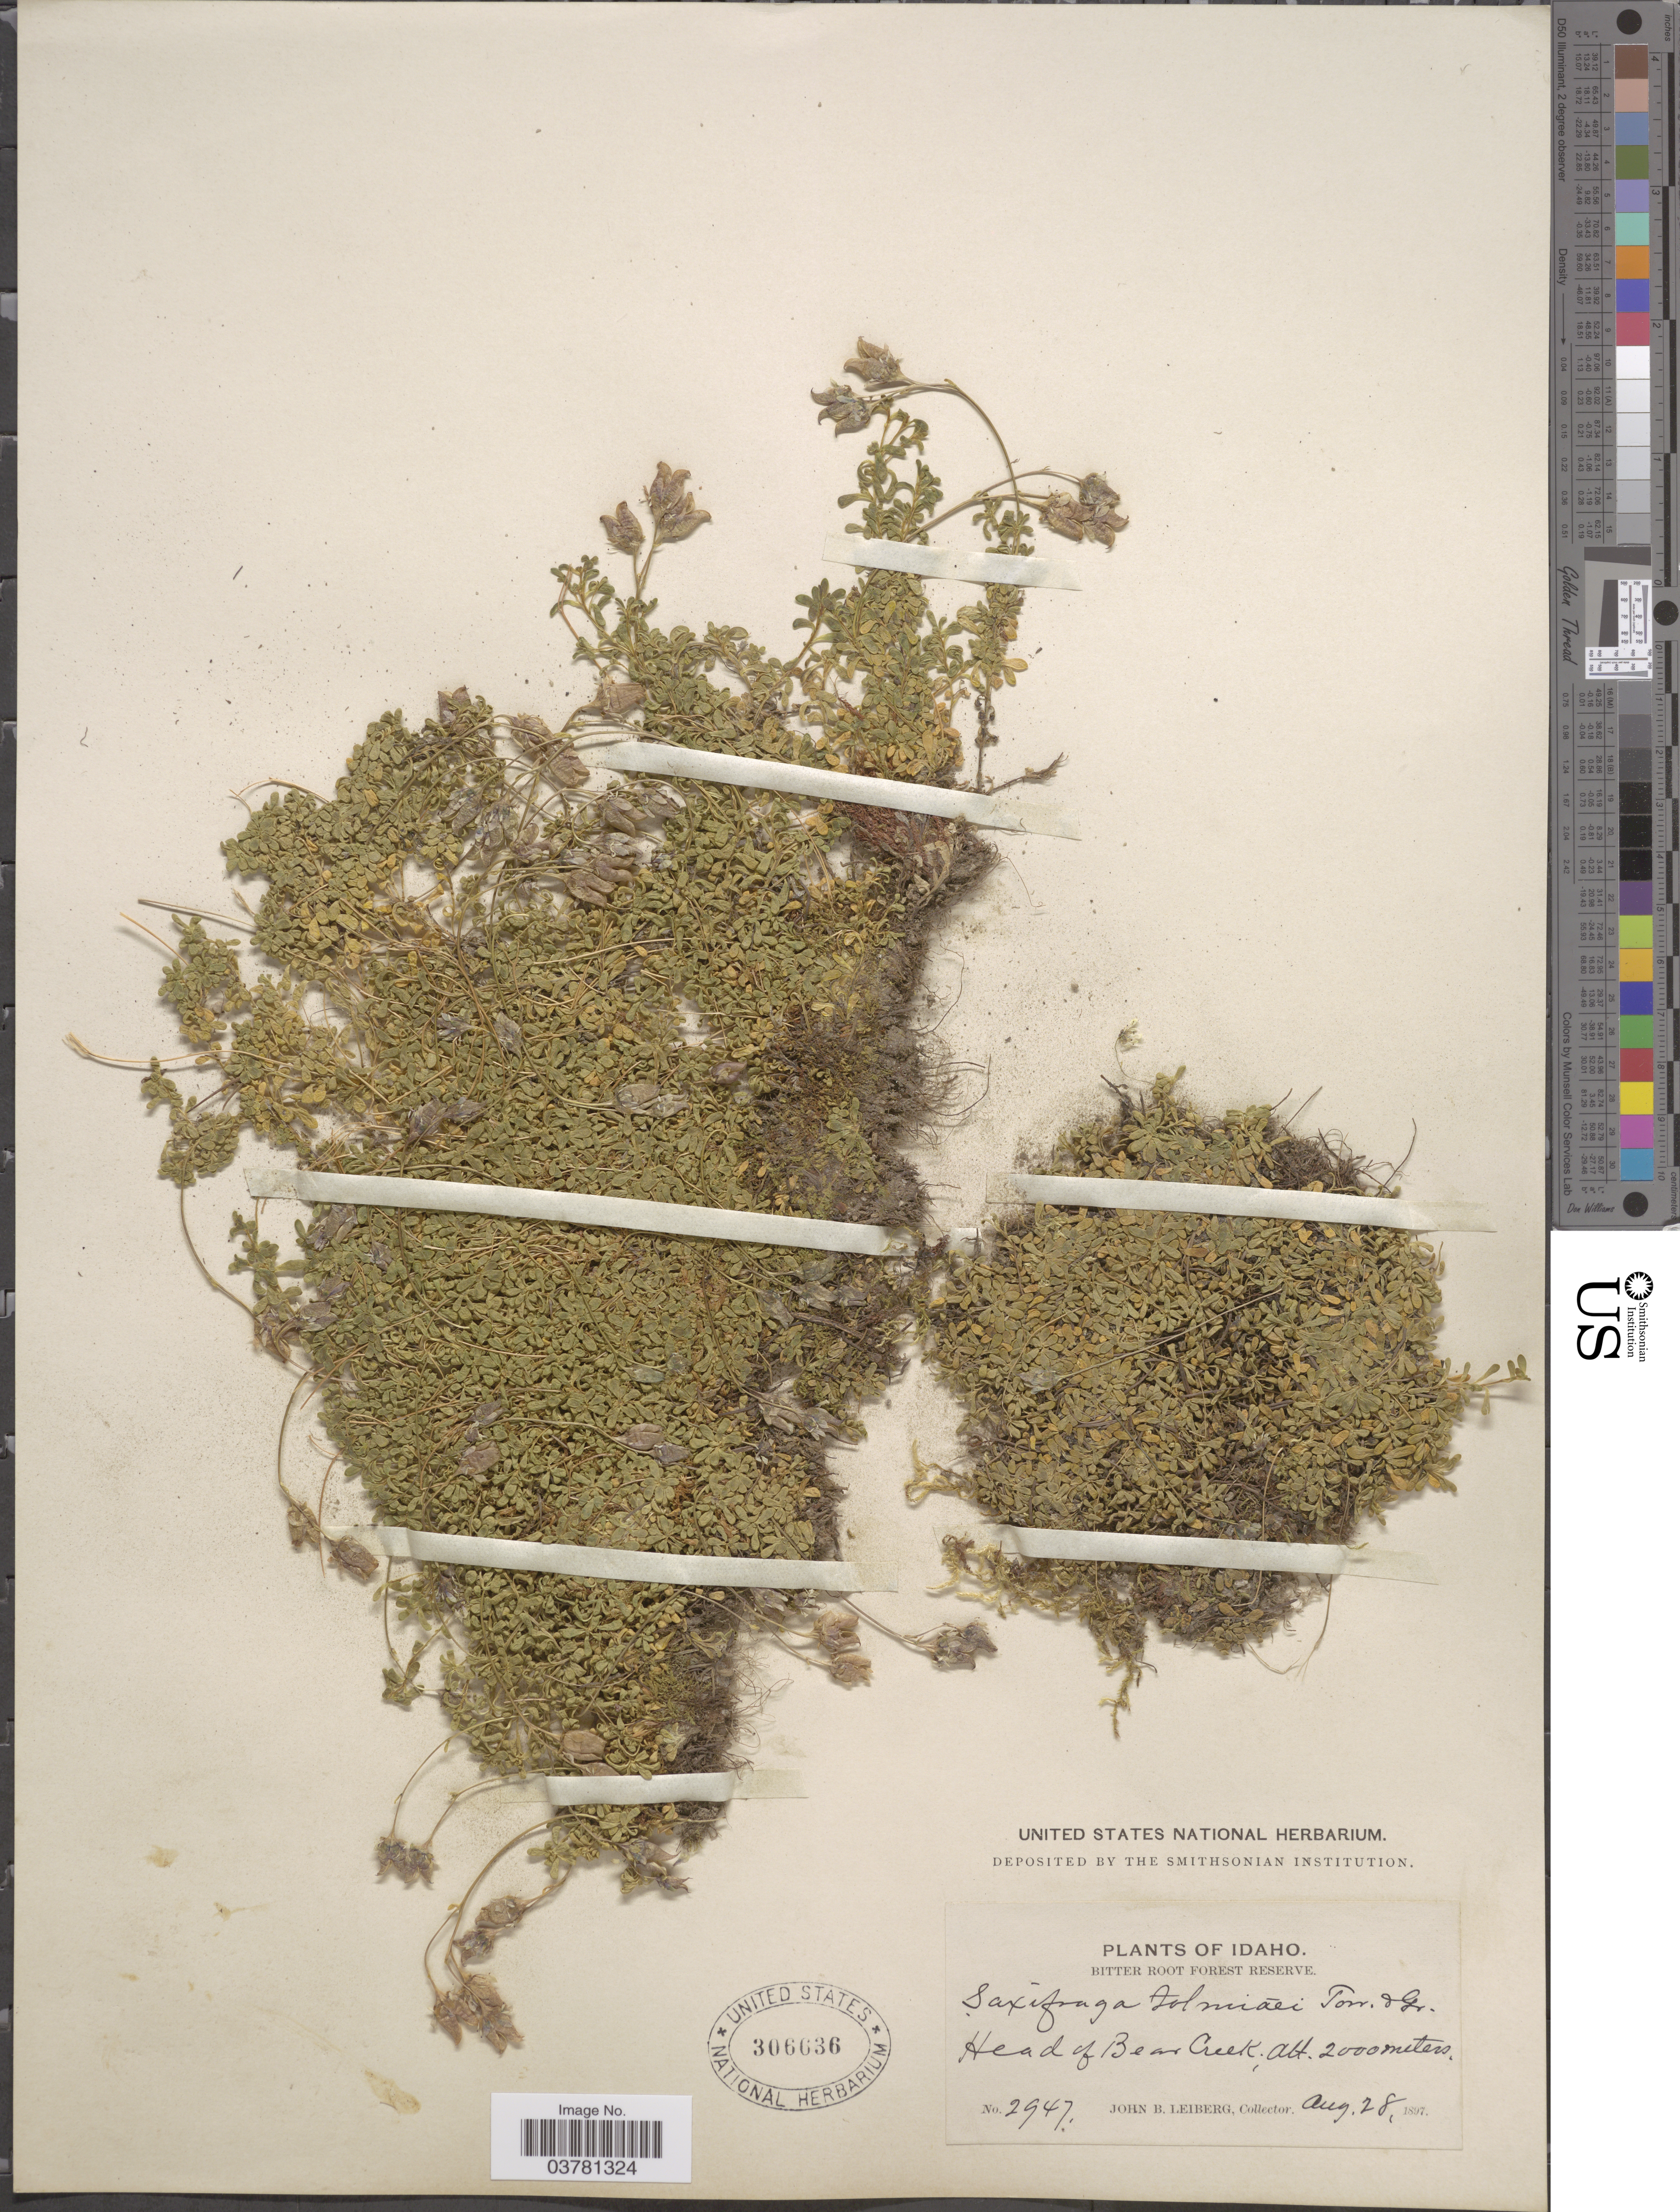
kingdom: Plantae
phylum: Tracheophyta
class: Magnoliopsida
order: Saxifragales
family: Saxifragaceae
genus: Micranthes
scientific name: Micranthes tolmiei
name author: (Torr. & A. Gray) Brouillet & Gornall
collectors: J. B. Leiberg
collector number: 2947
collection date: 1897-08-28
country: United States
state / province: Idaho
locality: Bitter Root Forest Reserve. Head of Bear Creek.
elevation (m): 2000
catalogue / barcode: US 306636